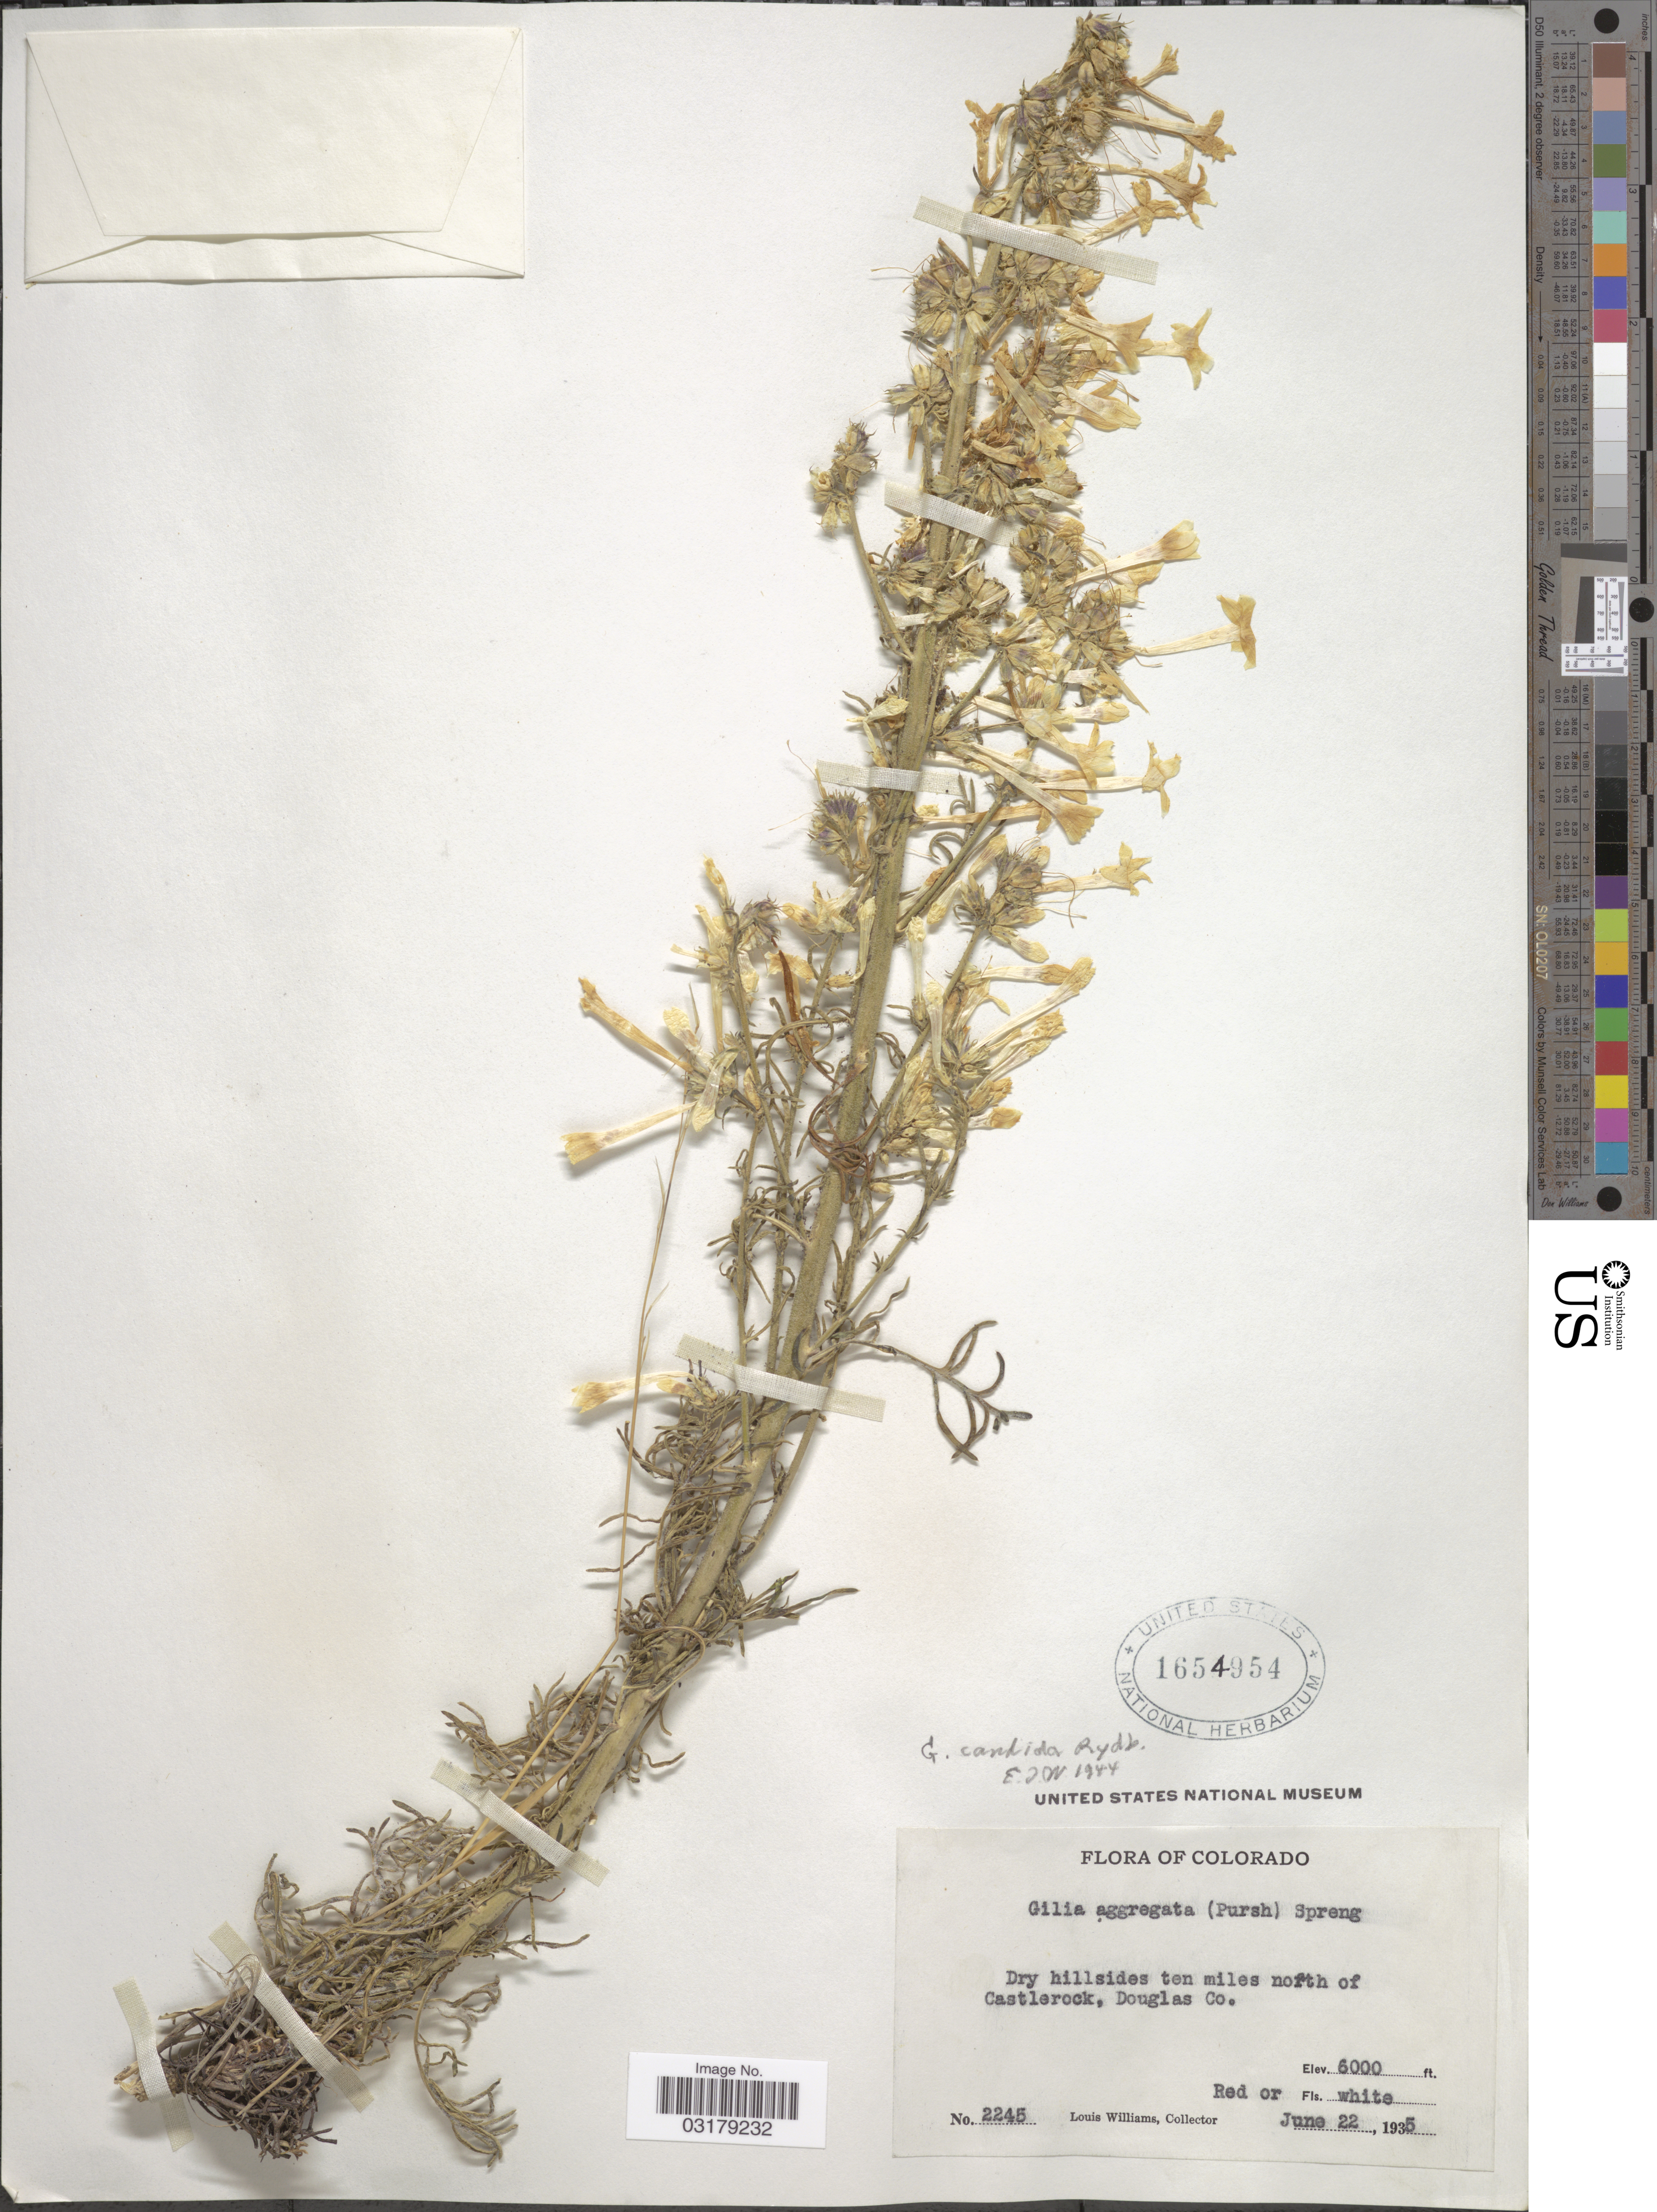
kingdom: Plantae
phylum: Tracheophyta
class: Magnoliopsida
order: Ericales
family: Polemoniaceae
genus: Ipomopsis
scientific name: Ipomopsis aggregata subsp. candida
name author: (Rydb.) V.E. Grant & A.D. Grant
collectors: L. Williams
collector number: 2245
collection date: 1935-06-22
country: United States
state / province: Colorado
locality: Dry hillsides ten miles north of Castlerock, Douglas Co.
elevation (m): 1829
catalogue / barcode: US 1654954